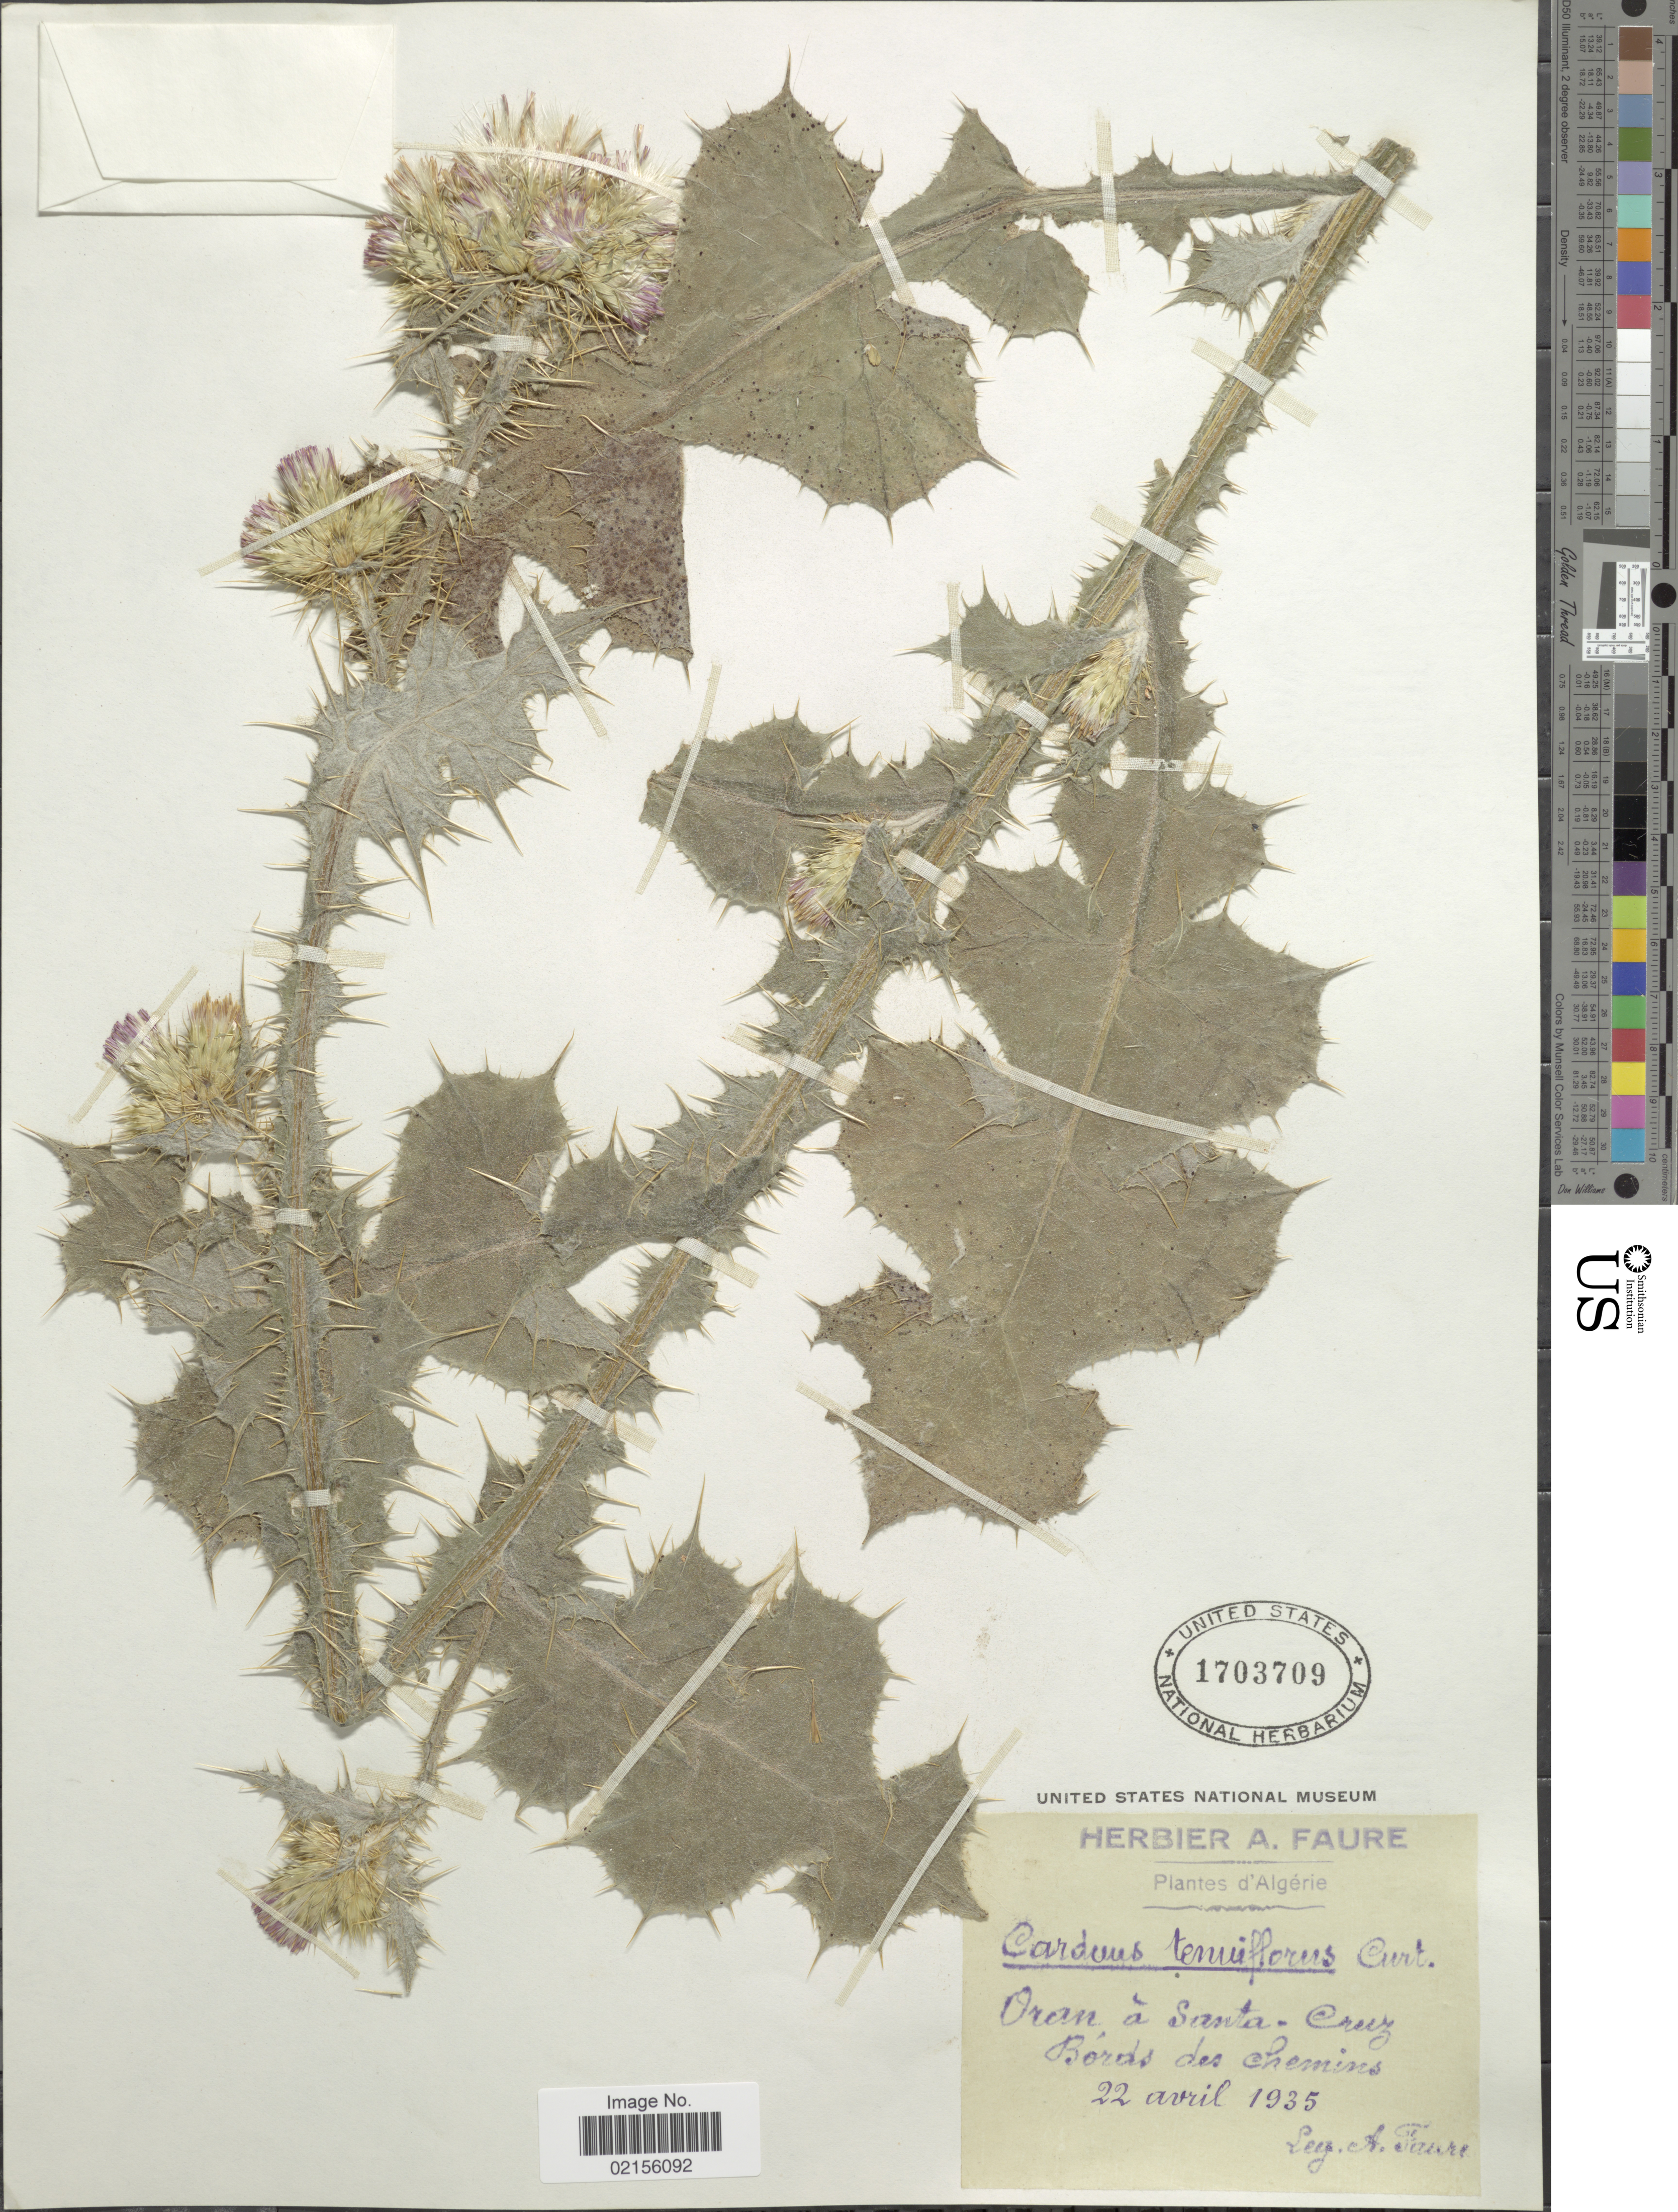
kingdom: Plantae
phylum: Tracheophyta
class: Magnoliopsida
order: Asterales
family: Asteraceae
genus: Carduus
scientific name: Carduus tenuiflorus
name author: Curtis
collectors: A. Faure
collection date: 1935-04-22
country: Algeria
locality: Oran a Santa -Cruz, Bords des chemins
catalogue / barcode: US 1703709